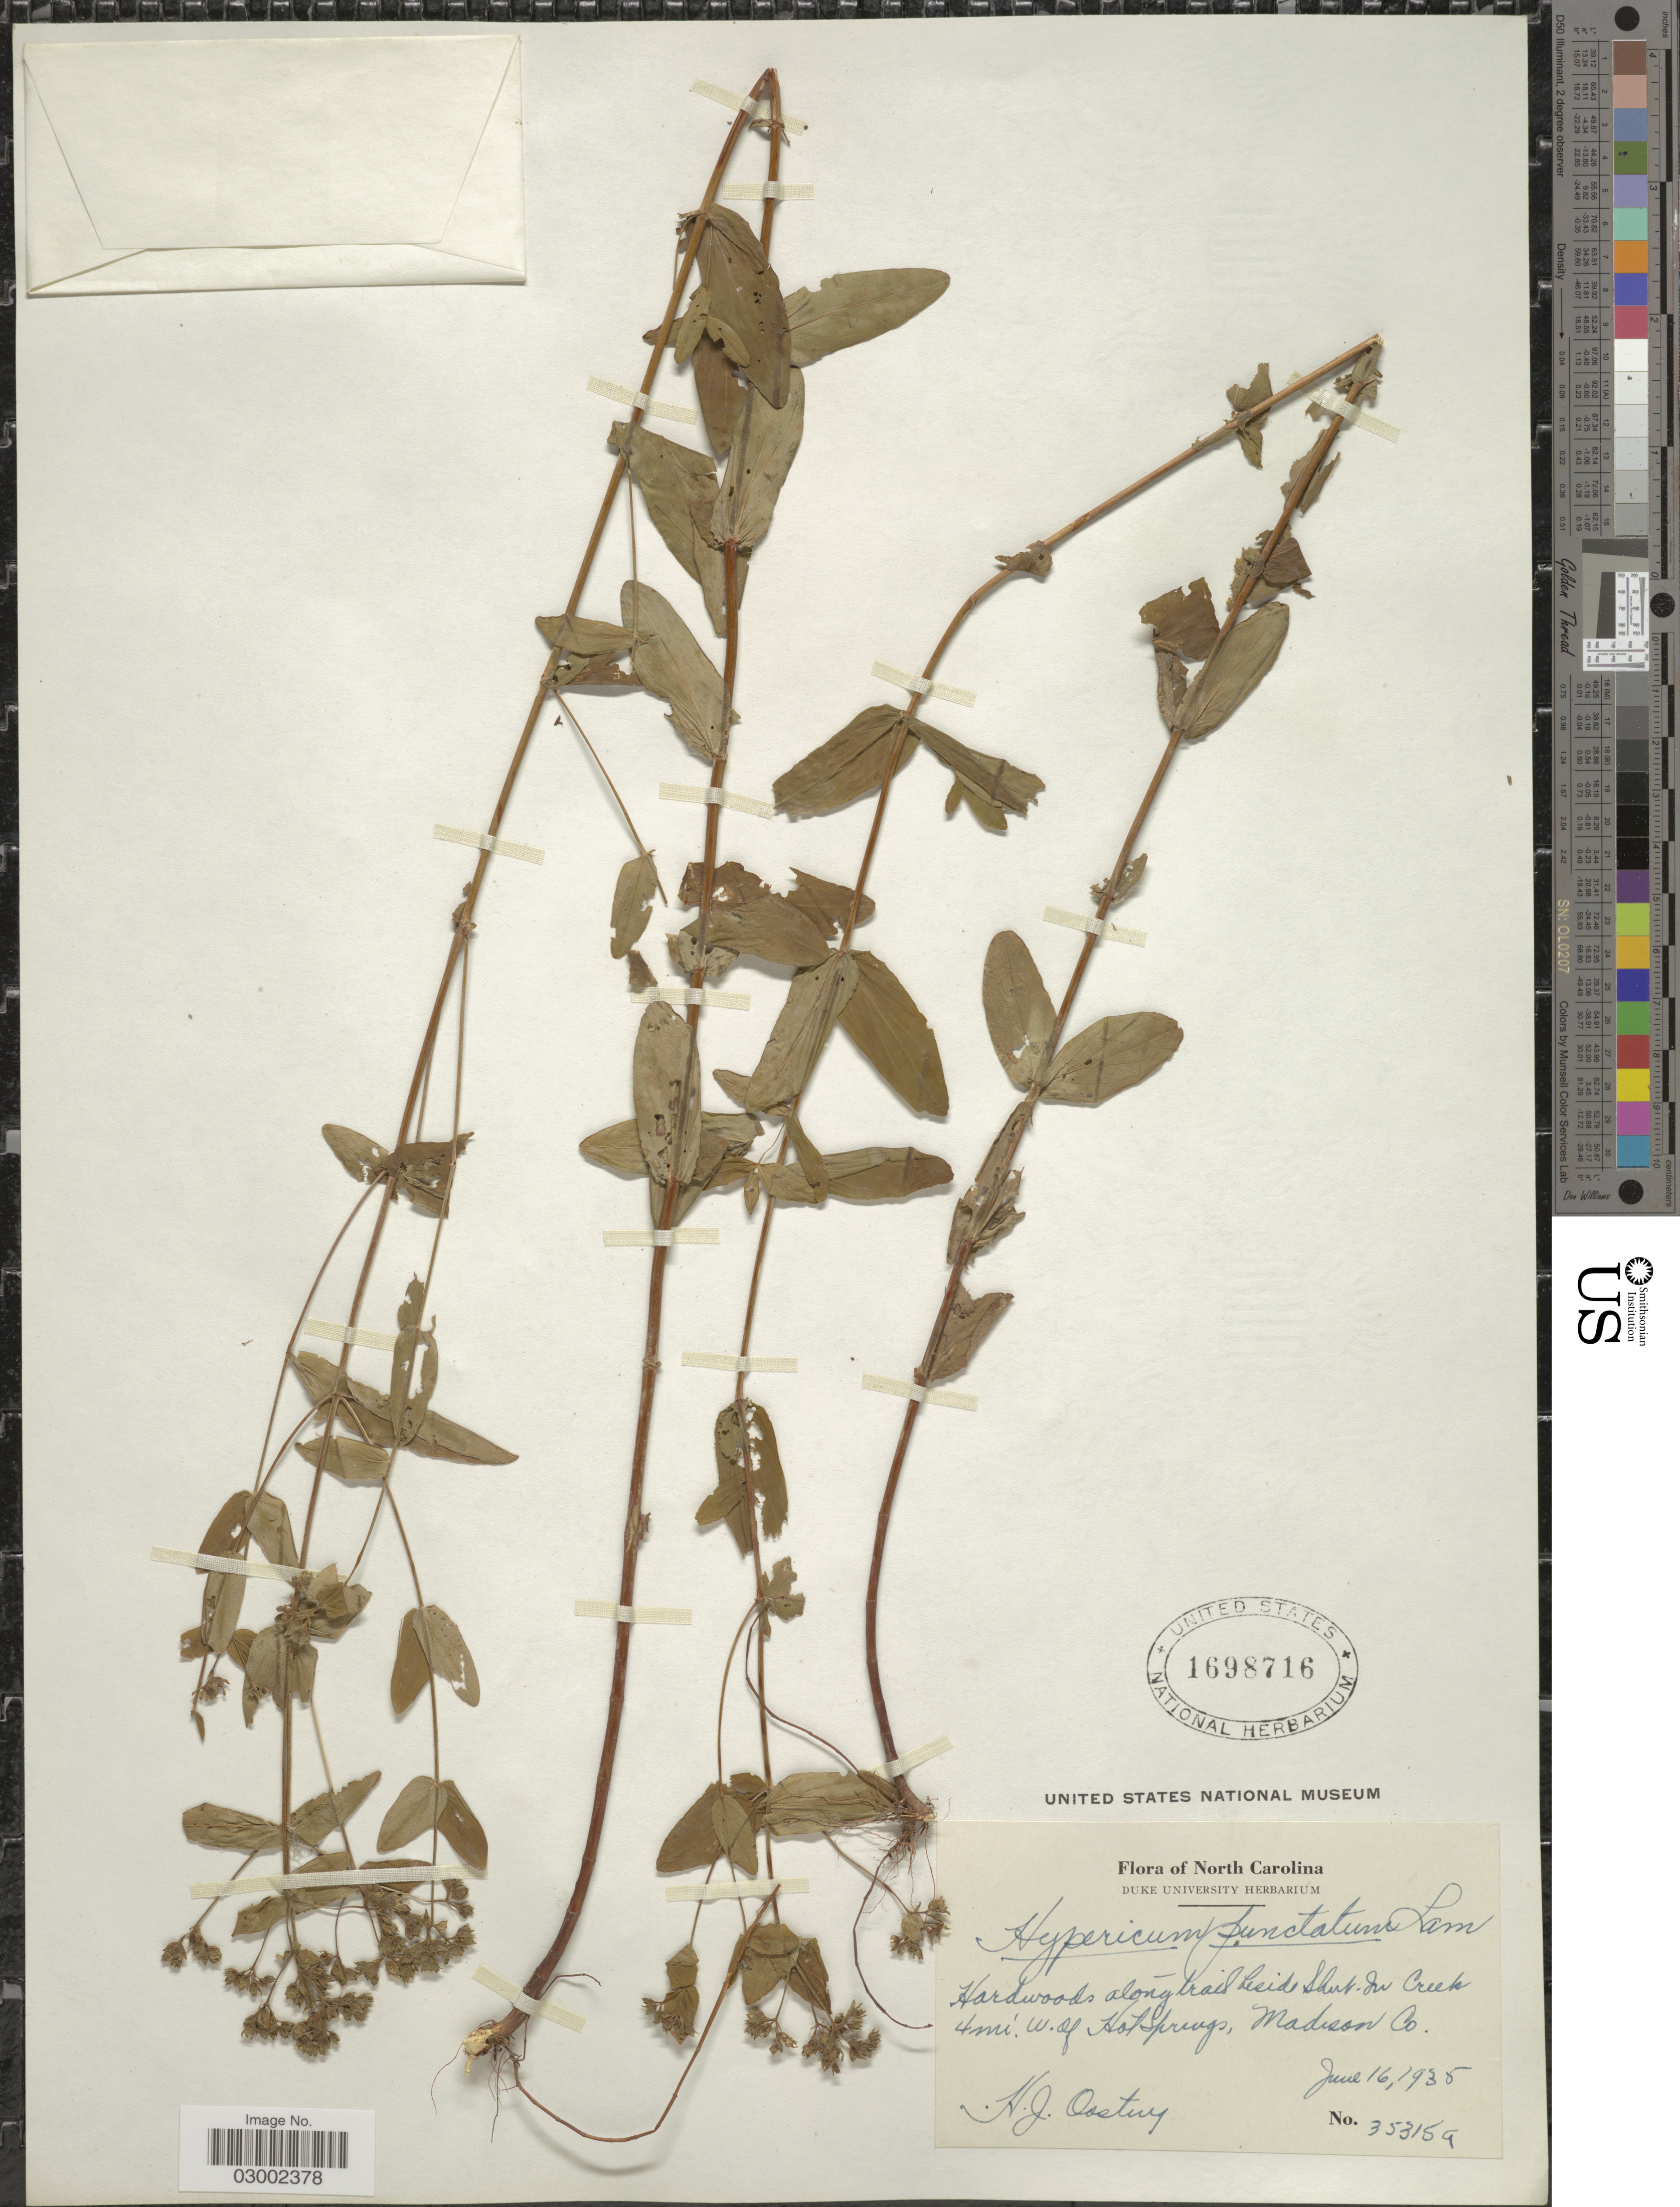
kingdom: Plantae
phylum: Tracheophyta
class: Magnoliopsida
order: Malpighiales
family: Hypericaceae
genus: Hypericum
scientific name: Hypericum punctatum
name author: Lam.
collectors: H. Oosting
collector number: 353159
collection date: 1935-06-16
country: United States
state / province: North Carolina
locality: Along trail beside Shut-In Creek 4 mi. W. of Hot Springs, Madison Co.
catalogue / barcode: US 1698716